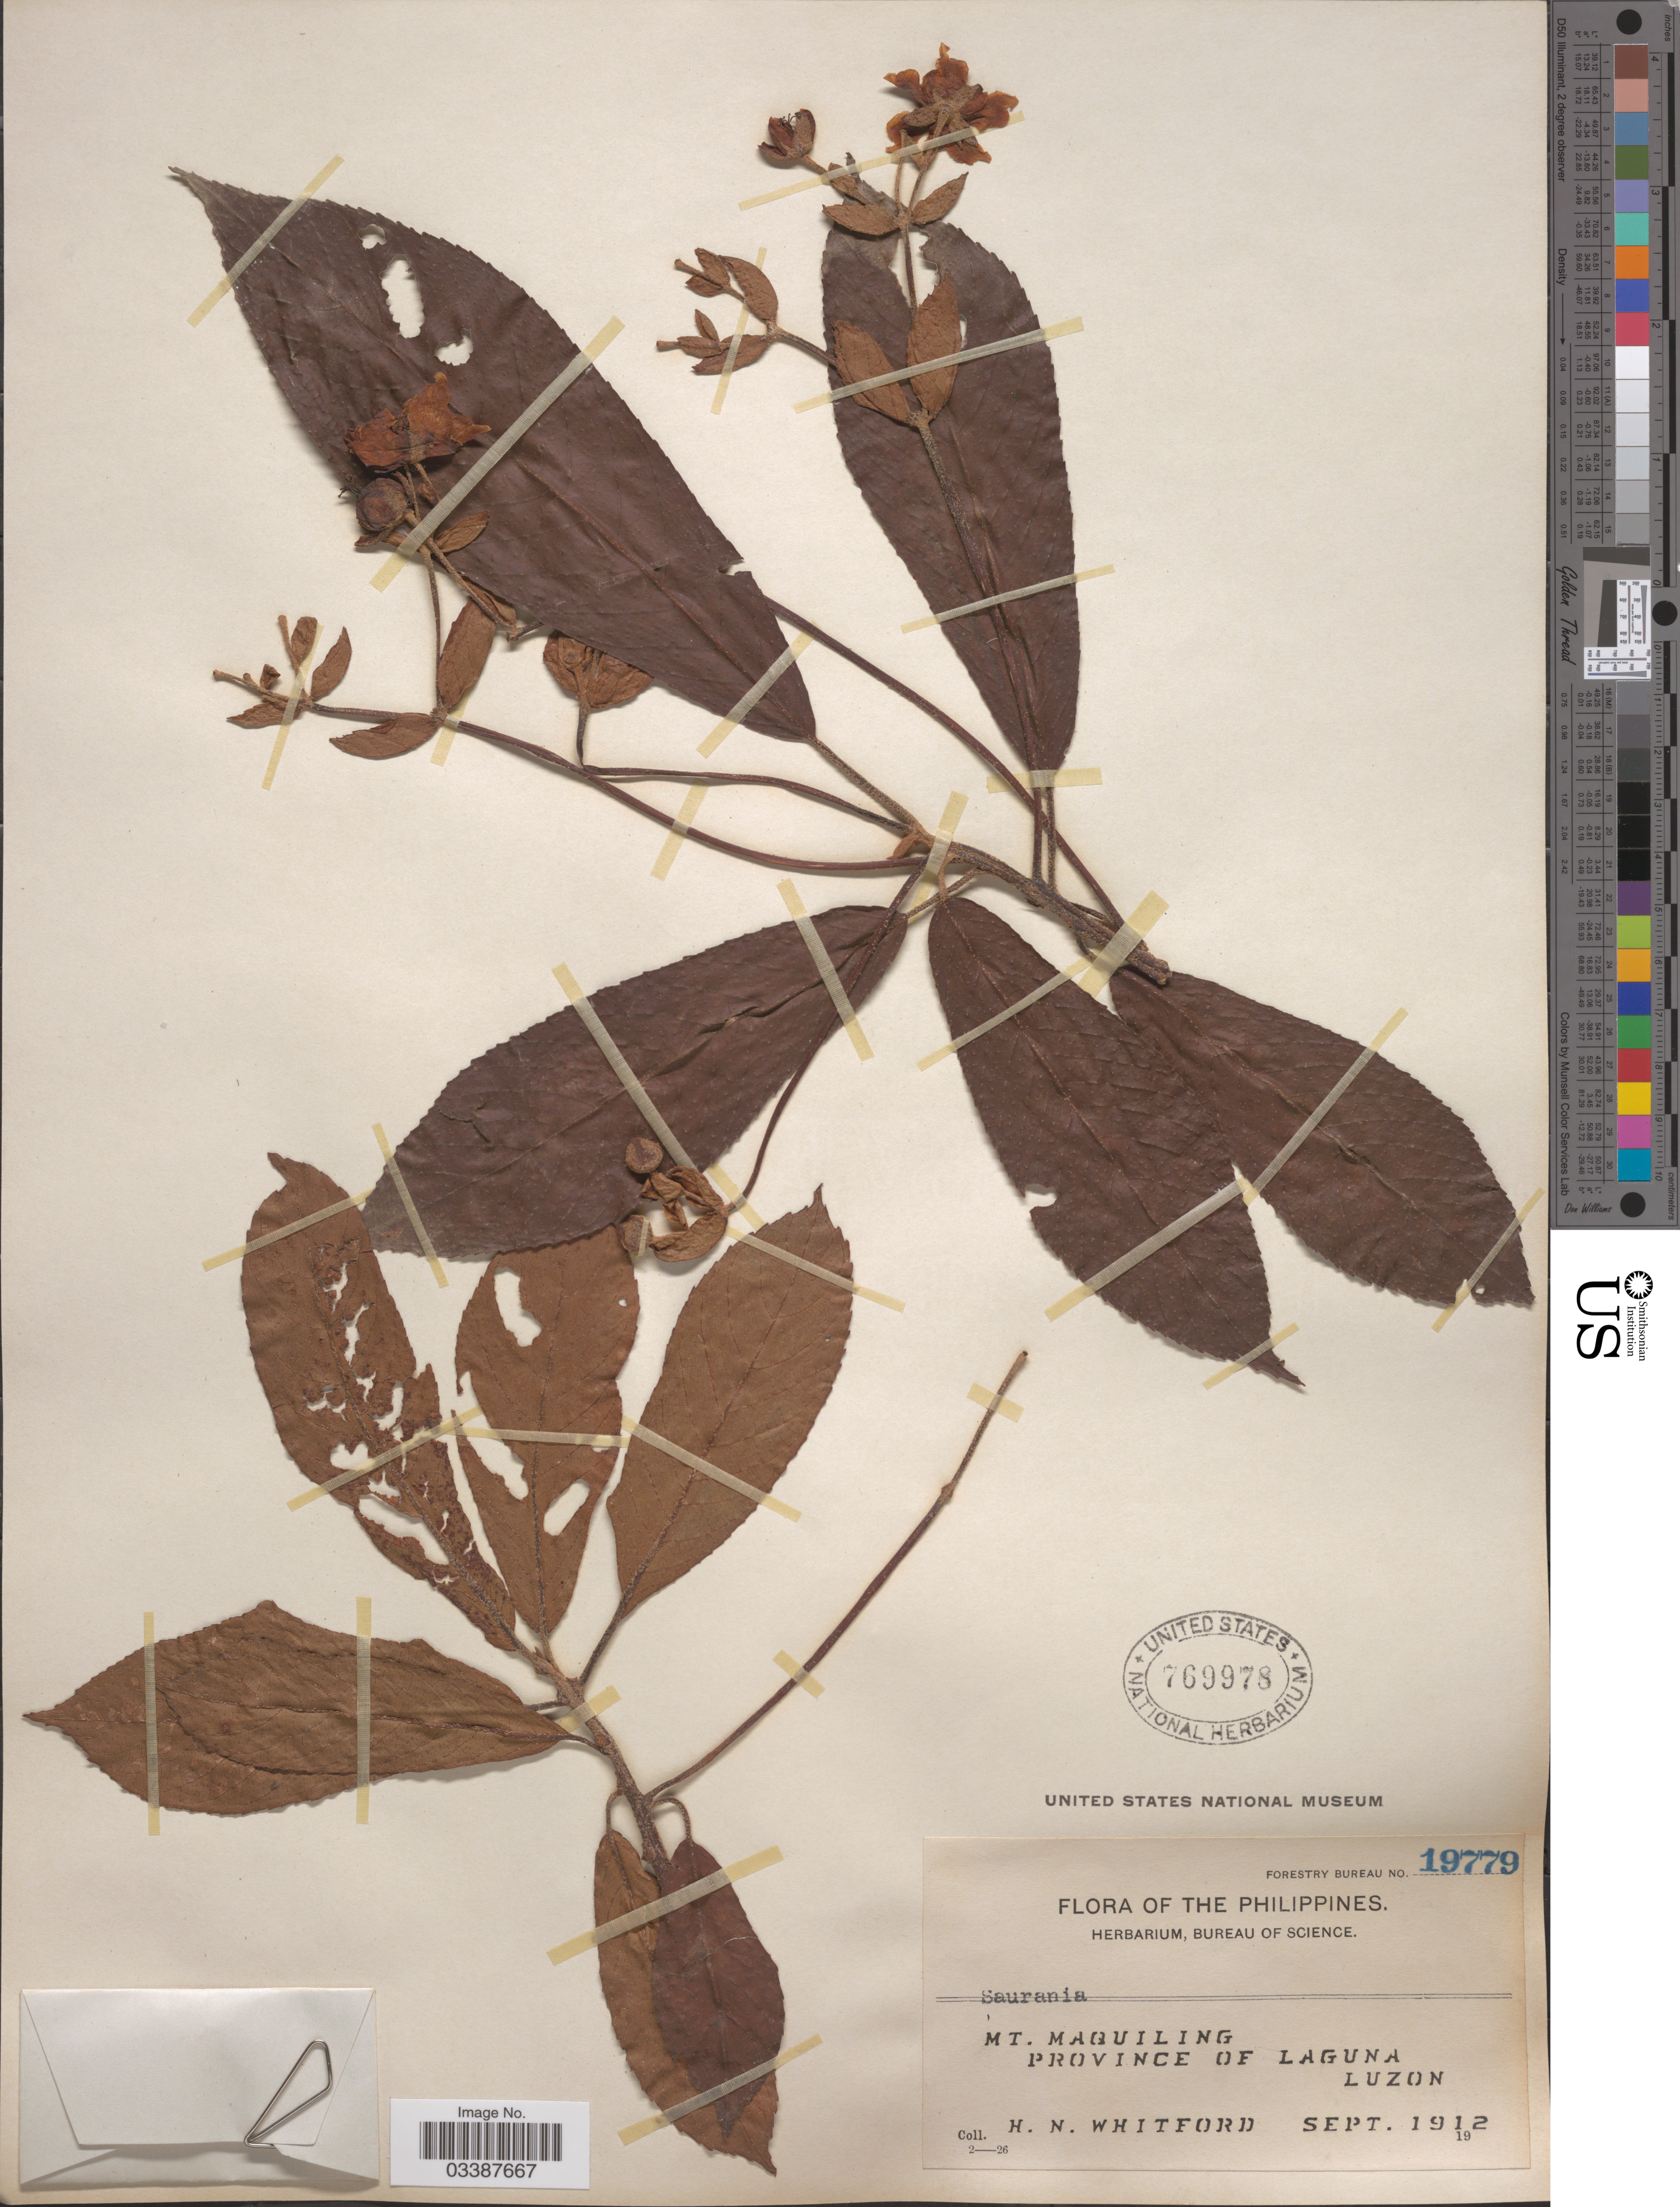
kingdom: Plantae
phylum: Tracheophyta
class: Magnoliopsida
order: Ericales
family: Actinidiaceae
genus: Saurauia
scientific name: Saurauia sp.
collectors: H. N. Whitford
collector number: Forestry Bureau 19779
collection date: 1912-09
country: Philippines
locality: Mt. Maquiling, Province of Laguna, Luzon.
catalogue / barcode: US 769978